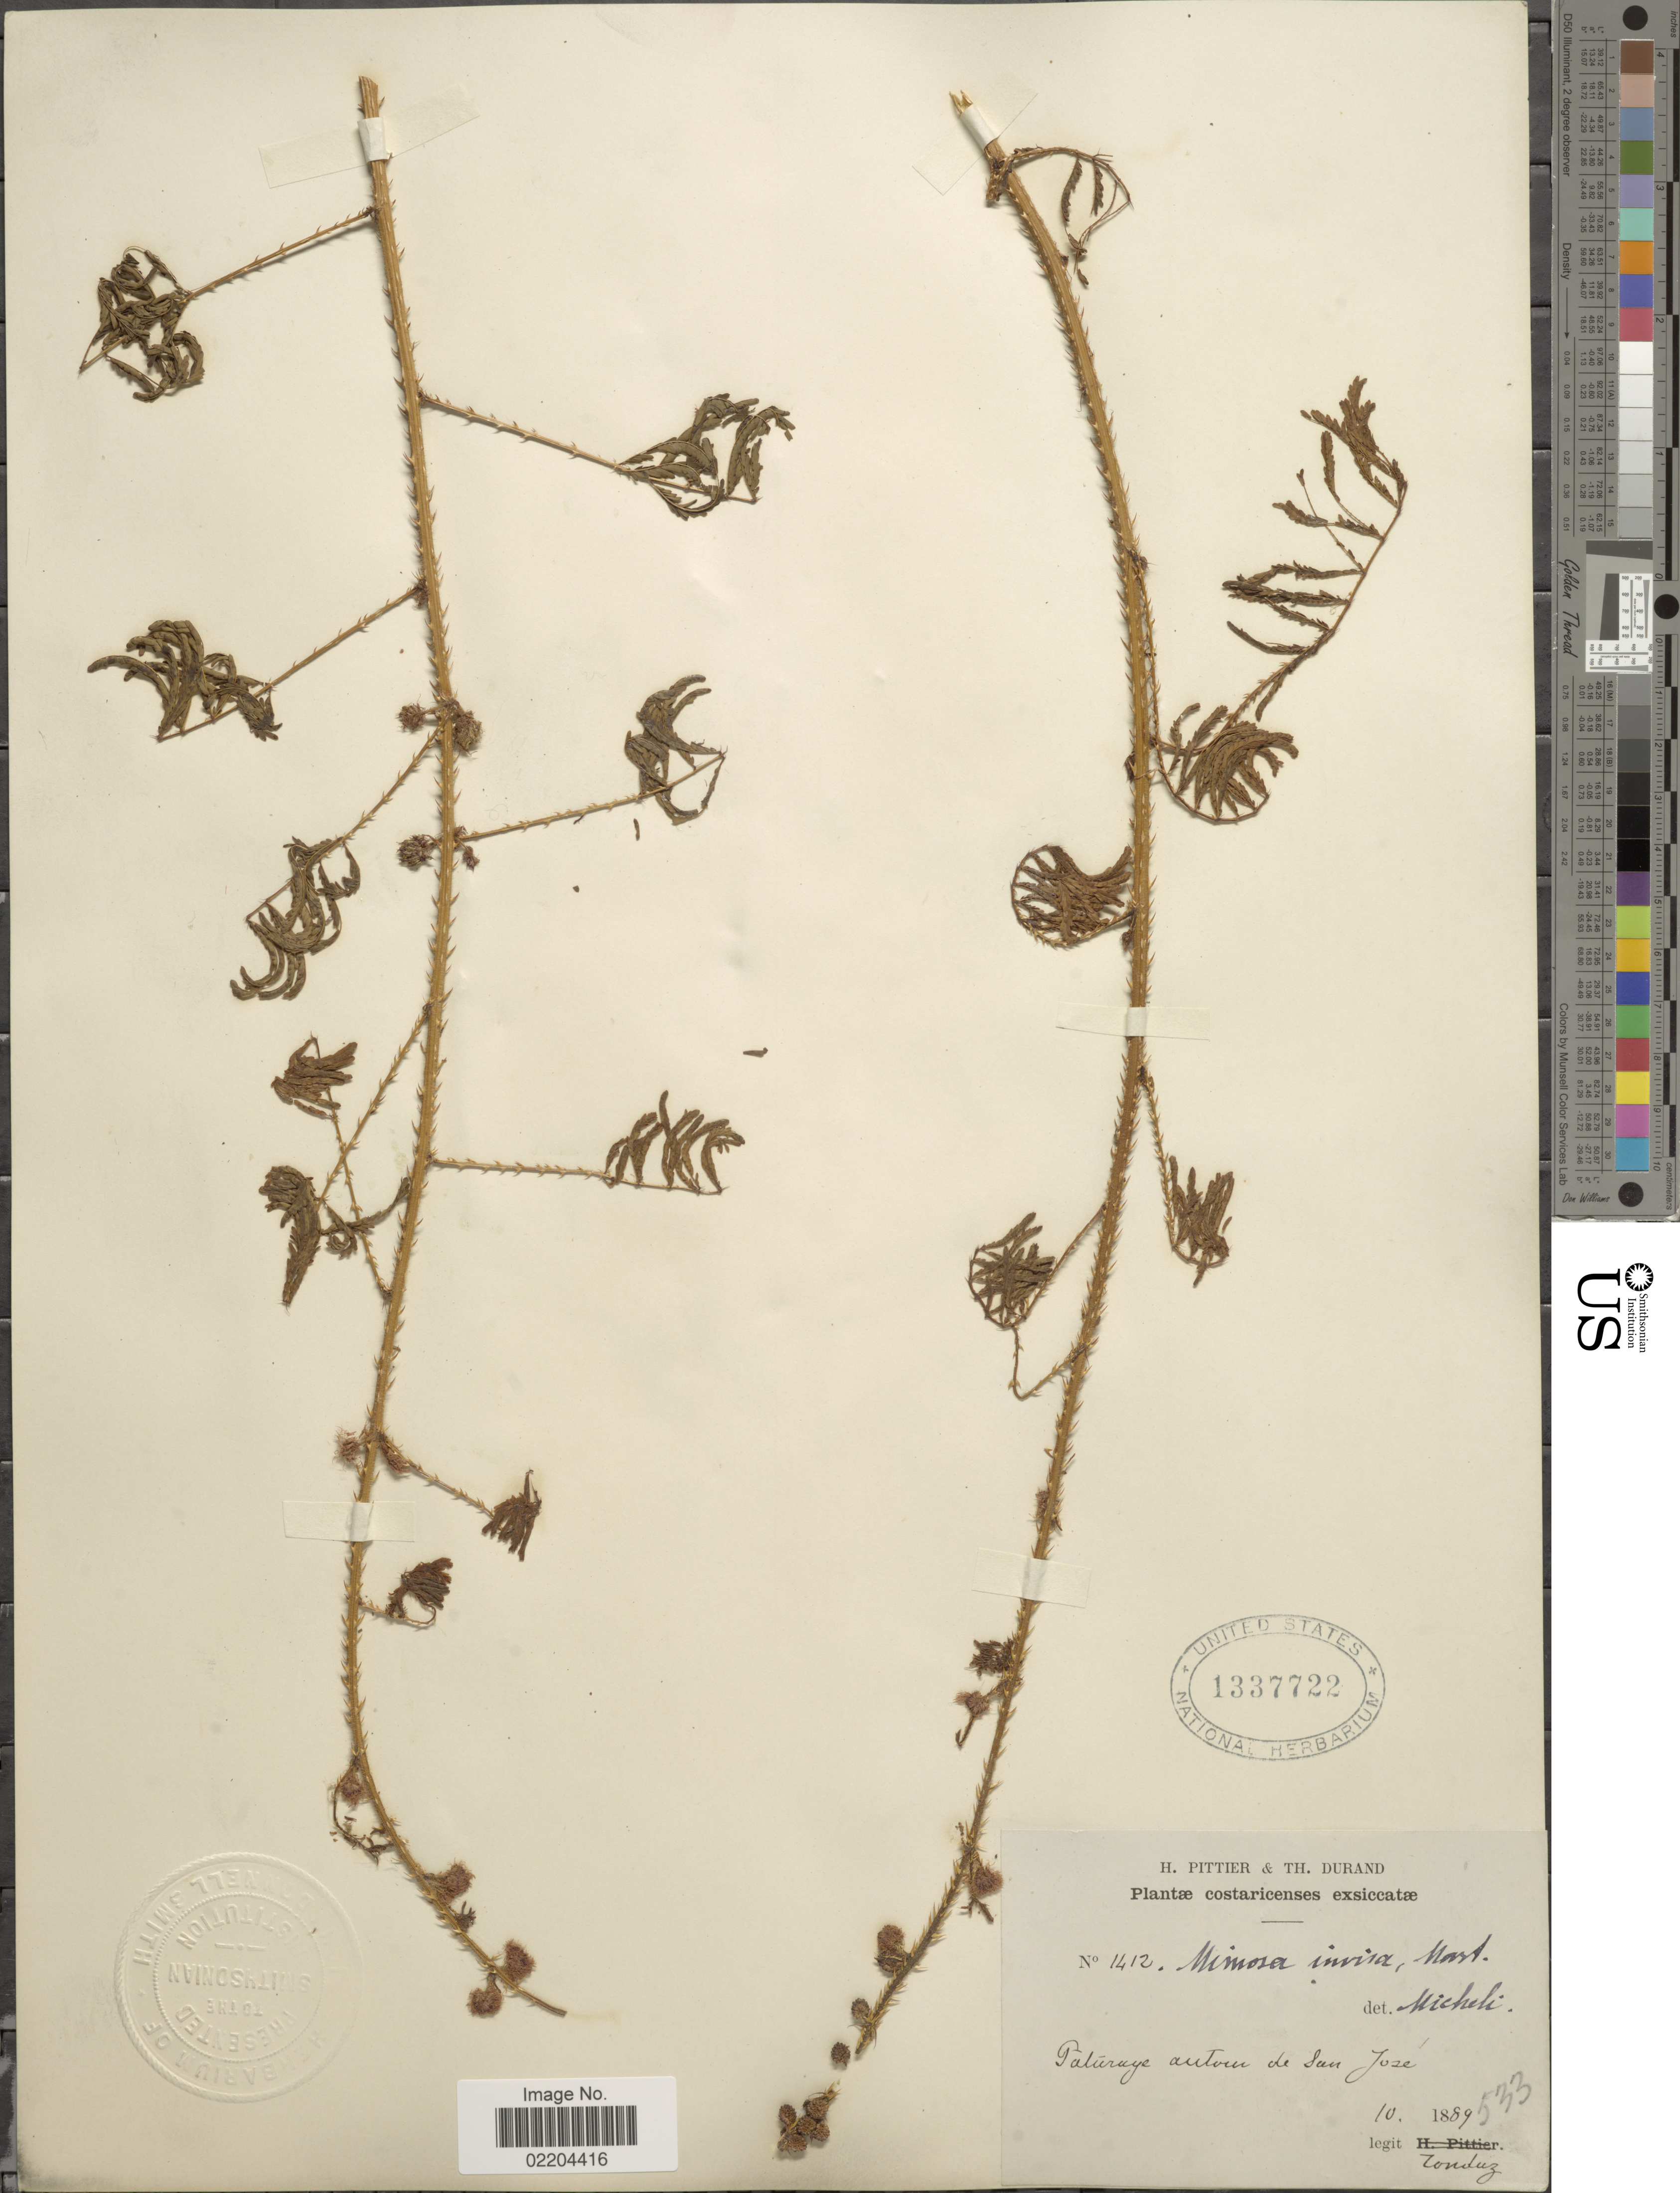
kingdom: Plantae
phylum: Tracheophyta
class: Magnoliopsida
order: Fabales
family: Fabaceae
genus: Mimosa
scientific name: Mimosa invisa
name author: Mart. ex Colla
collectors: A. Tonduz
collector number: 1412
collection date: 1889-10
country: Costa Rica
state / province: San José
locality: Costaricenses, Paturage autour de San Jose.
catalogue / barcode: US 1337722